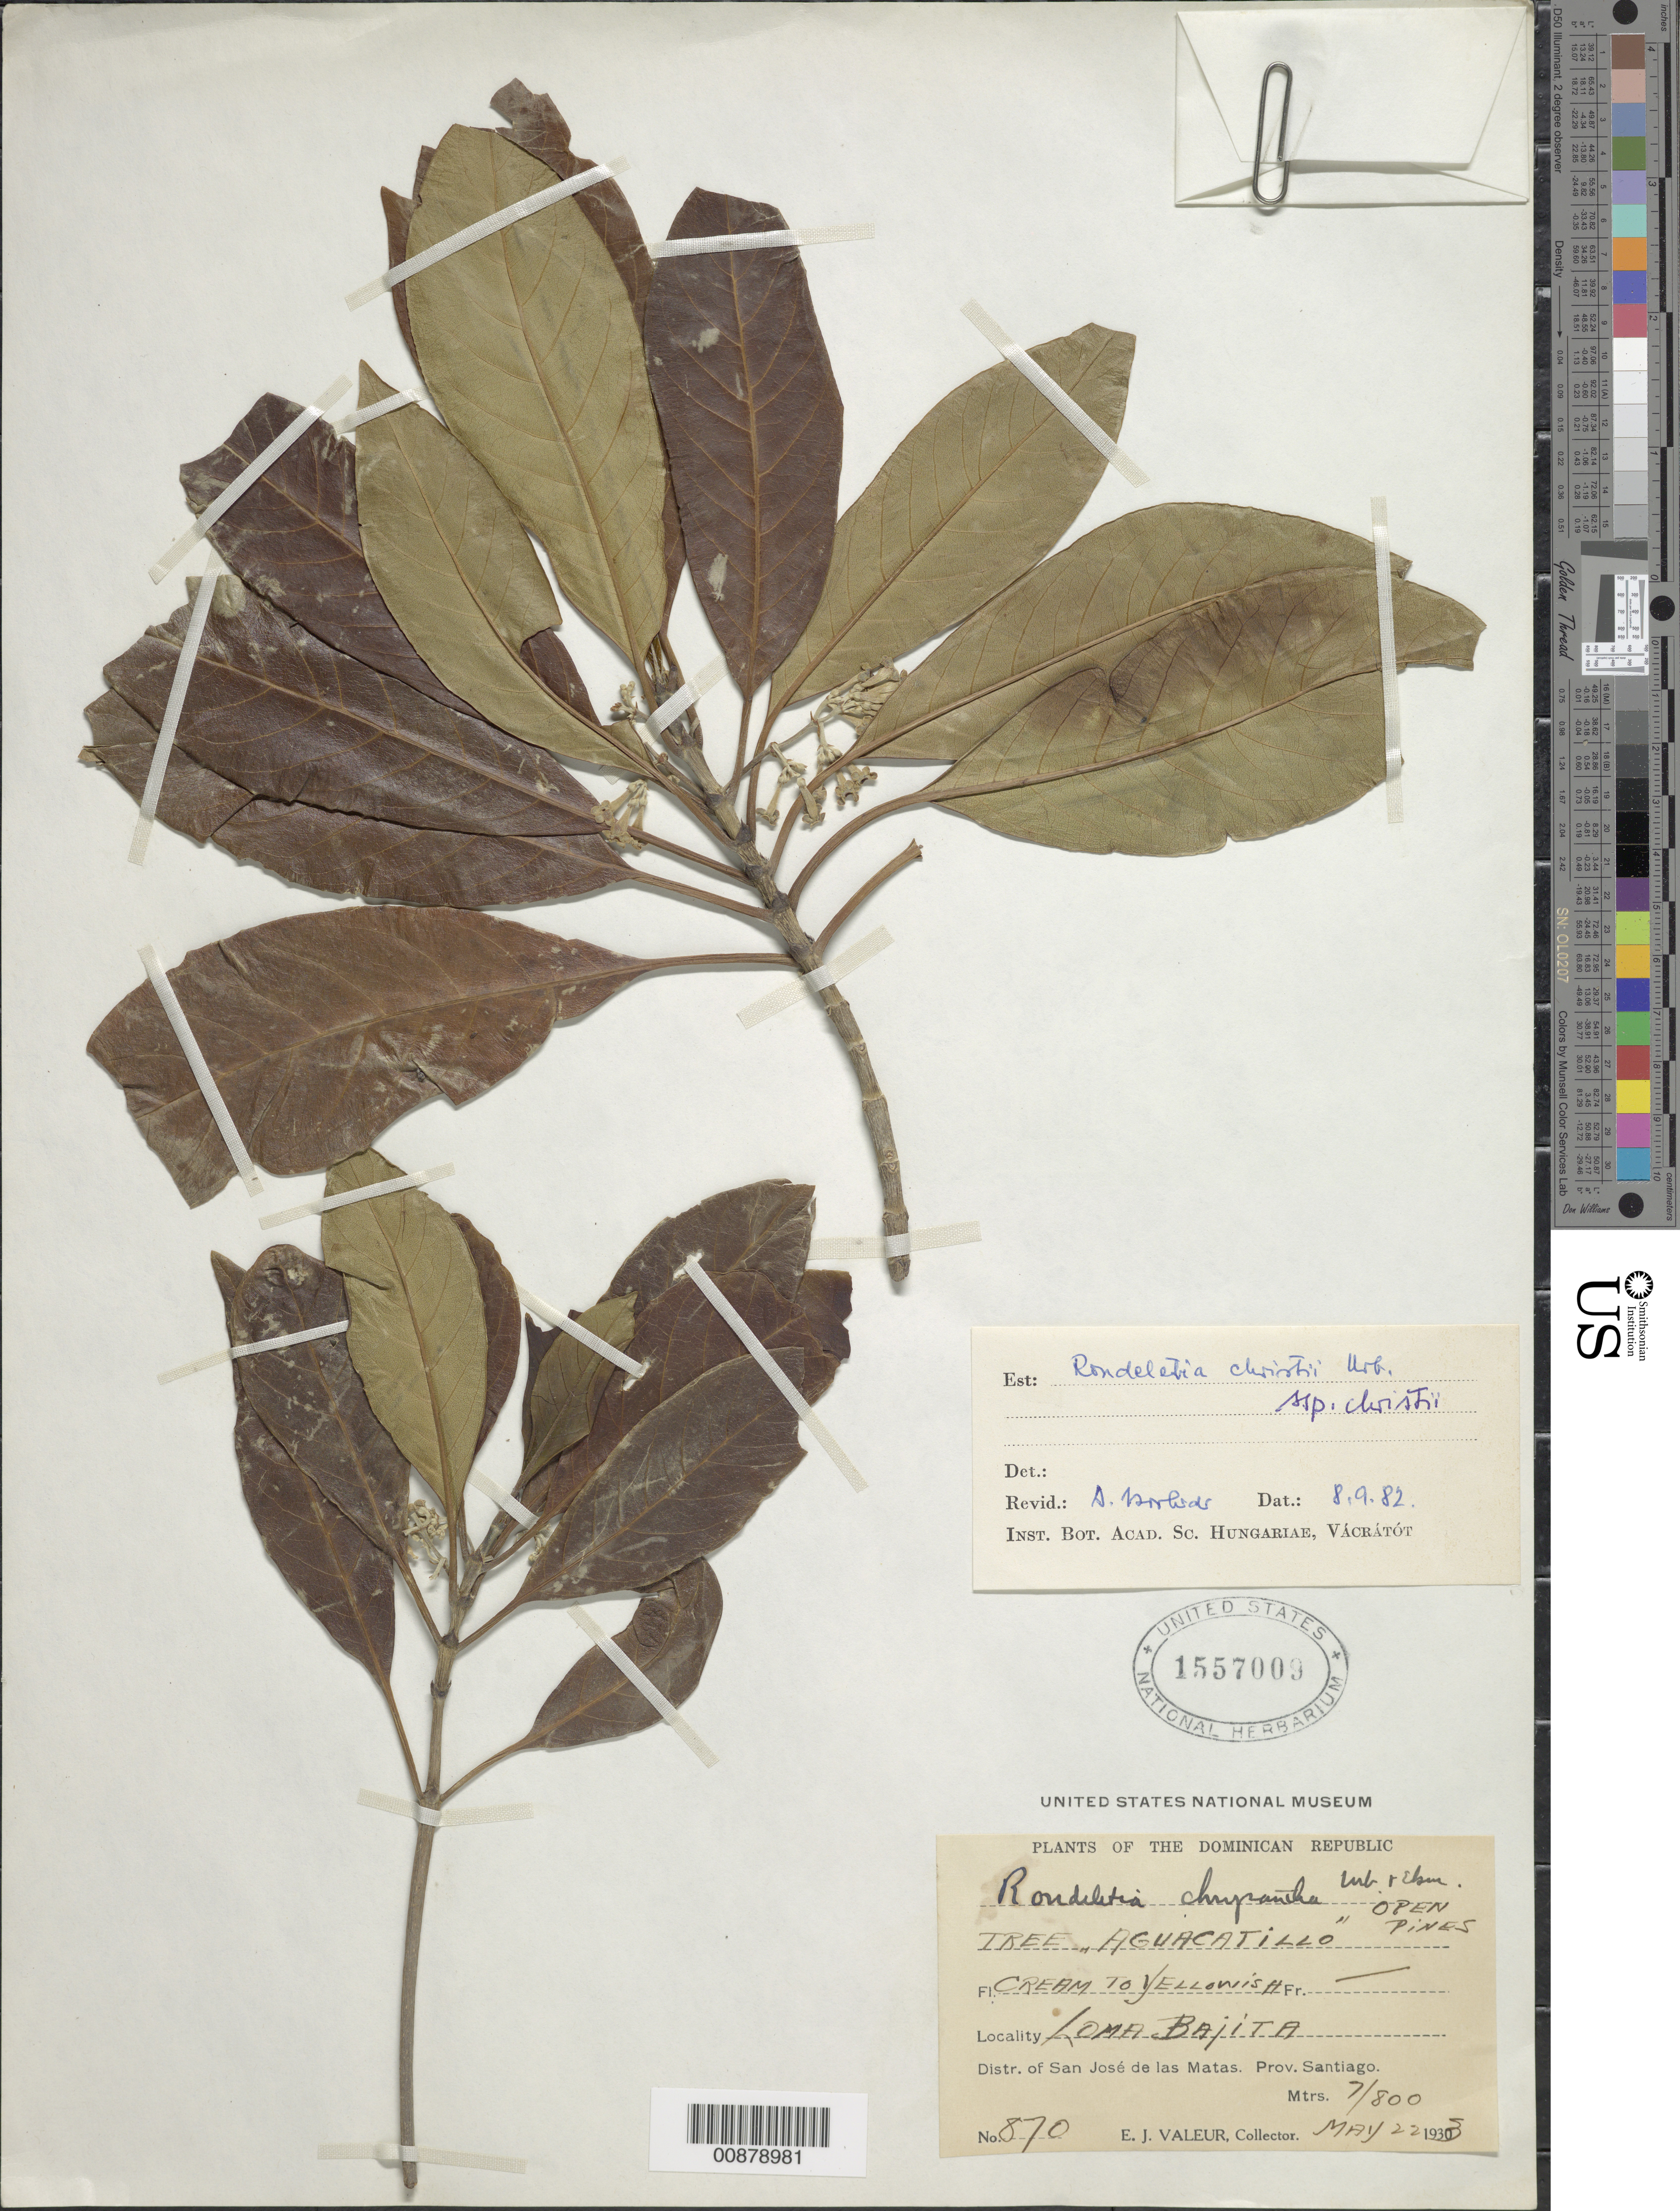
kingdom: Plantae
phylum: Tracheophyta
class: Magnoliopsida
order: Gentianales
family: Rubiaceae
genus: Rondeletia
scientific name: Rondeletia christii subsp. christii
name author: Urb.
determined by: Borhidi, Attila L.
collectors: E. Valeur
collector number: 870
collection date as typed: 12 Aug 1946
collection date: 1946-08-12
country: Dominican Republic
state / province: Santiago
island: Hispaniola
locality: Distr. de San José de las Matas, Loma Bajita.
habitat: Open pines.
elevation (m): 700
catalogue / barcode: US 1557009